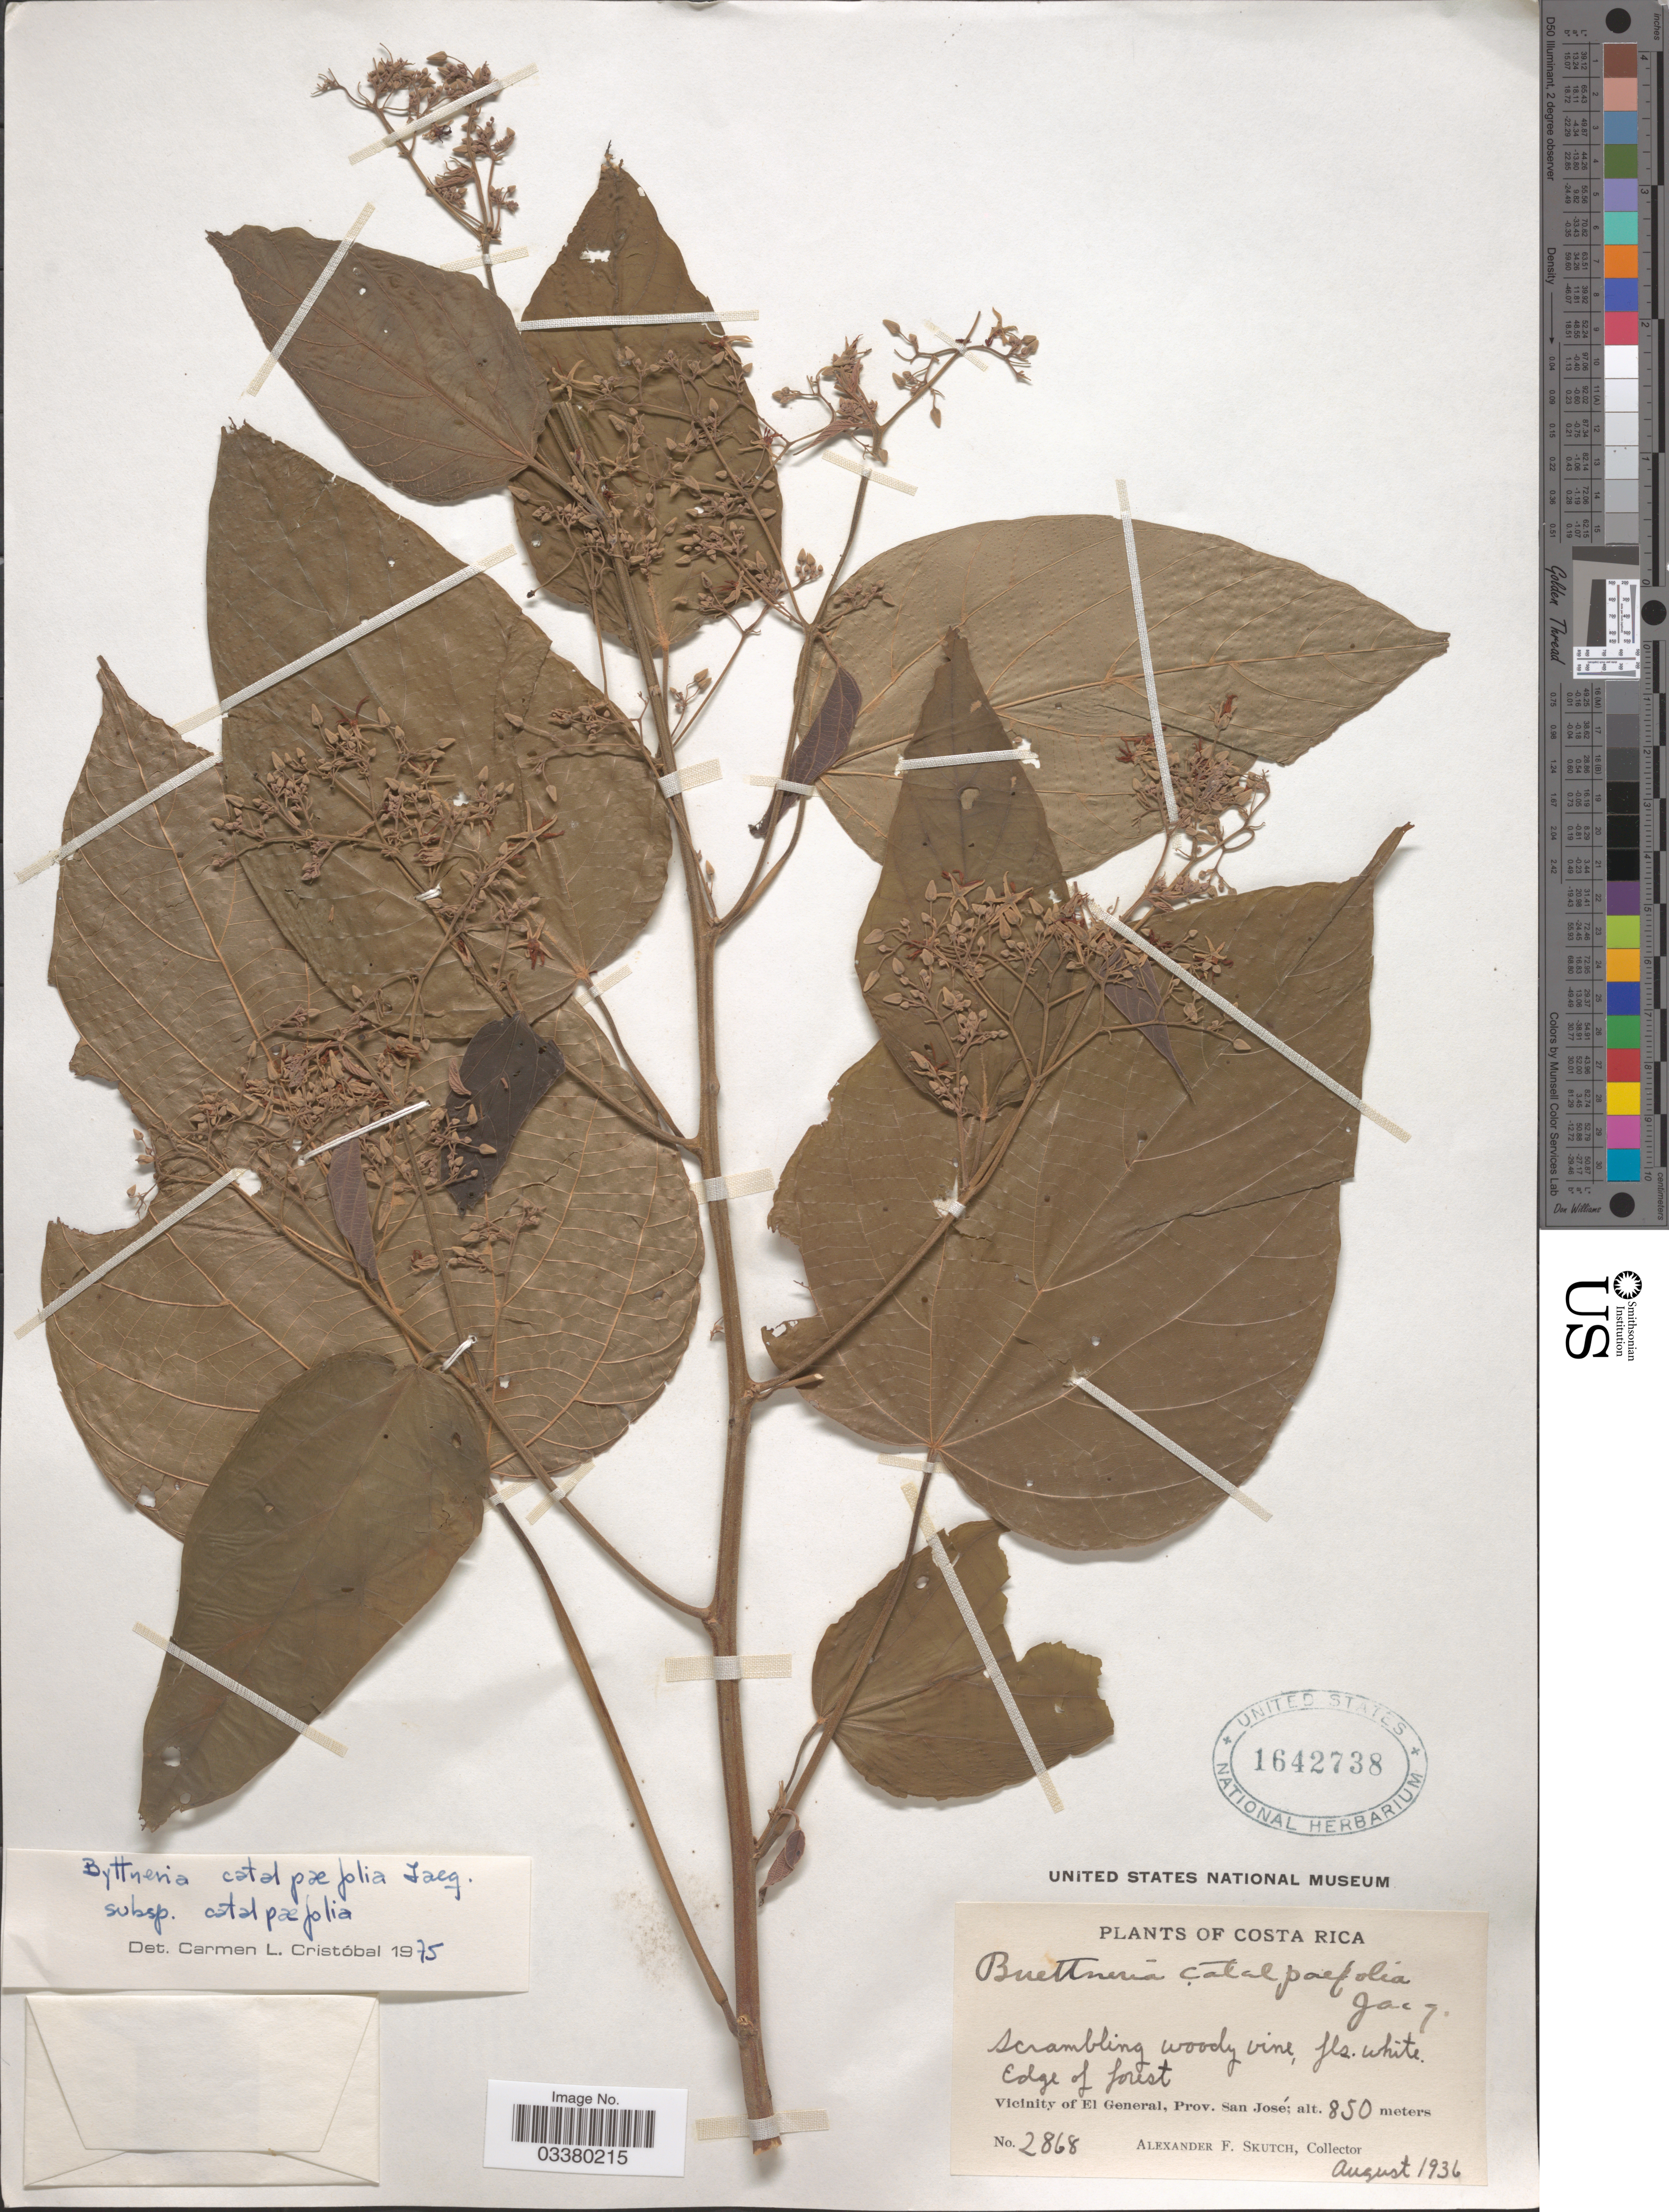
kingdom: Plantae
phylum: Tracheophyta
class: Magnoliopsida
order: Malvales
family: Malvaceae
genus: Byttneria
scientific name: Byttneria catalpifolia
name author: Jacq.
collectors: A. F. Skutch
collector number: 2868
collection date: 1936-08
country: Costa Rica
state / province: San José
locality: Vicinity of El General.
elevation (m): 850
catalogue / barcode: US 1642738